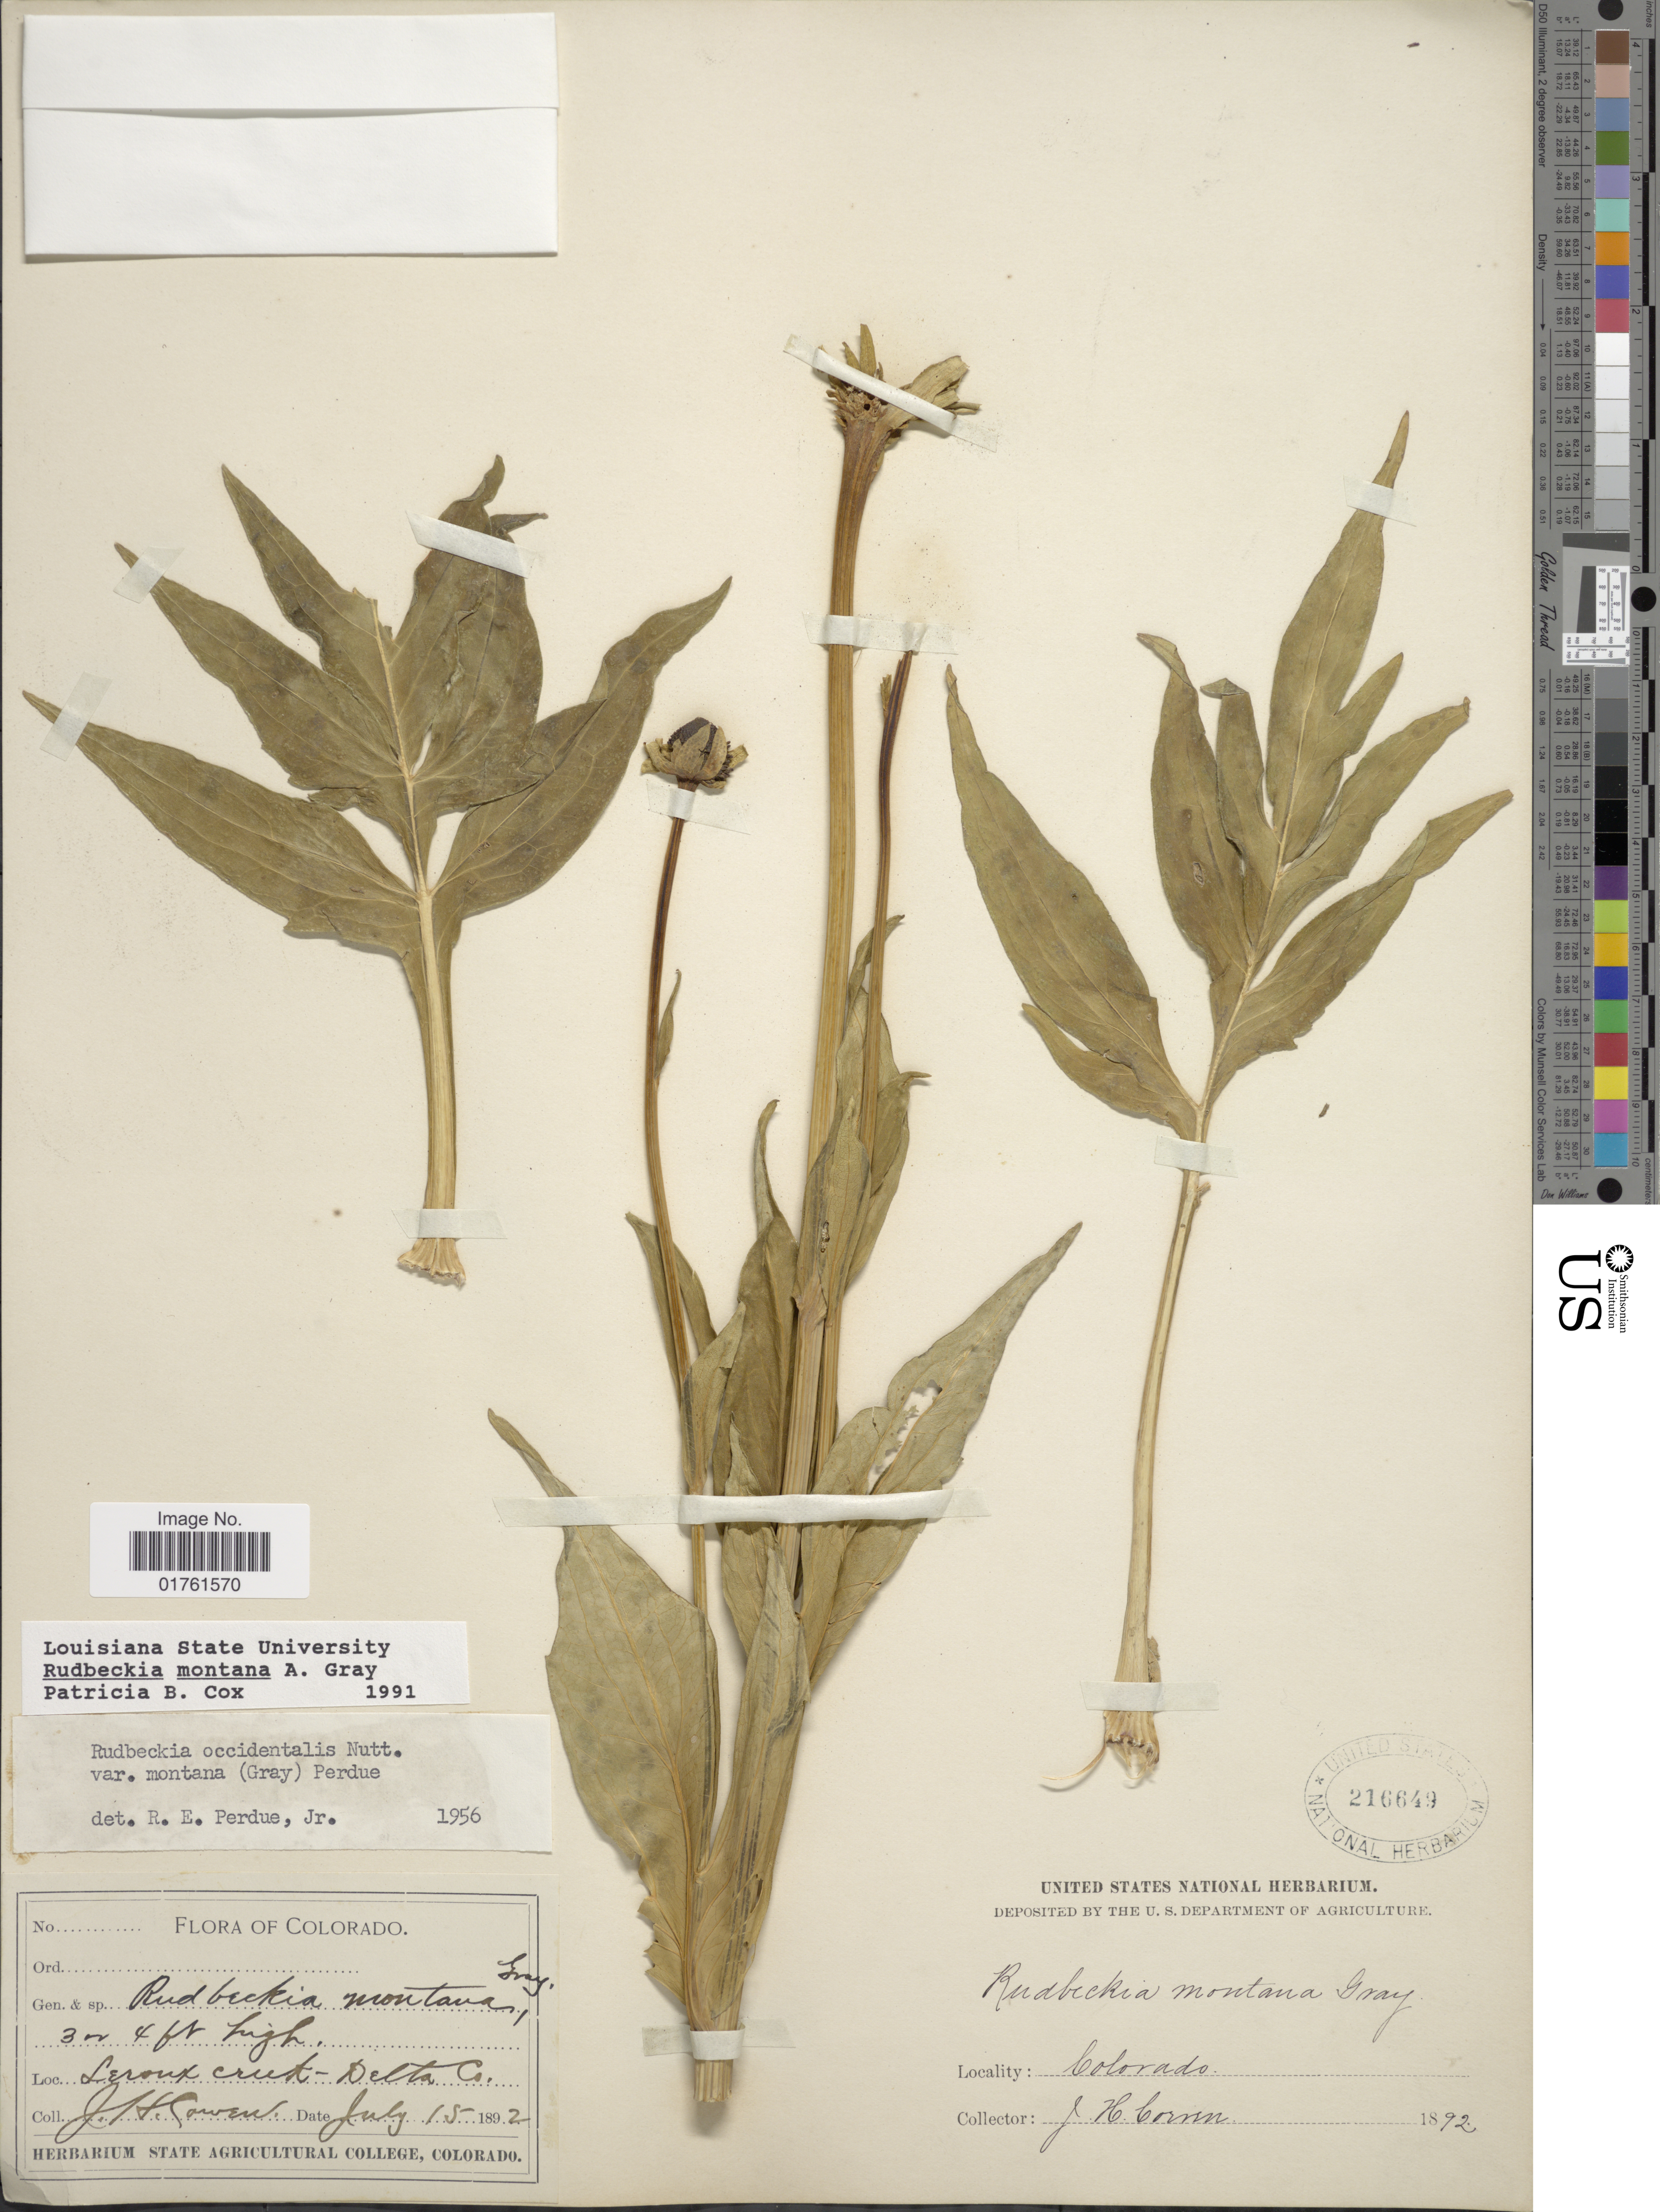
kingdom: Plantae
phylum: Tracheophyta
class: Magnoliopsida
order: Asterales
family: Asteraceae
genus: Rudbeckia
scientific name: Rudbeckia montana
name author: A. Gray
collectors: J. H. Cowen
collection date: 1892-07-15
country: United States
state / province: Colorado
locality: Lerouc crut-Delta Co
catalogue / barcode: US 216649